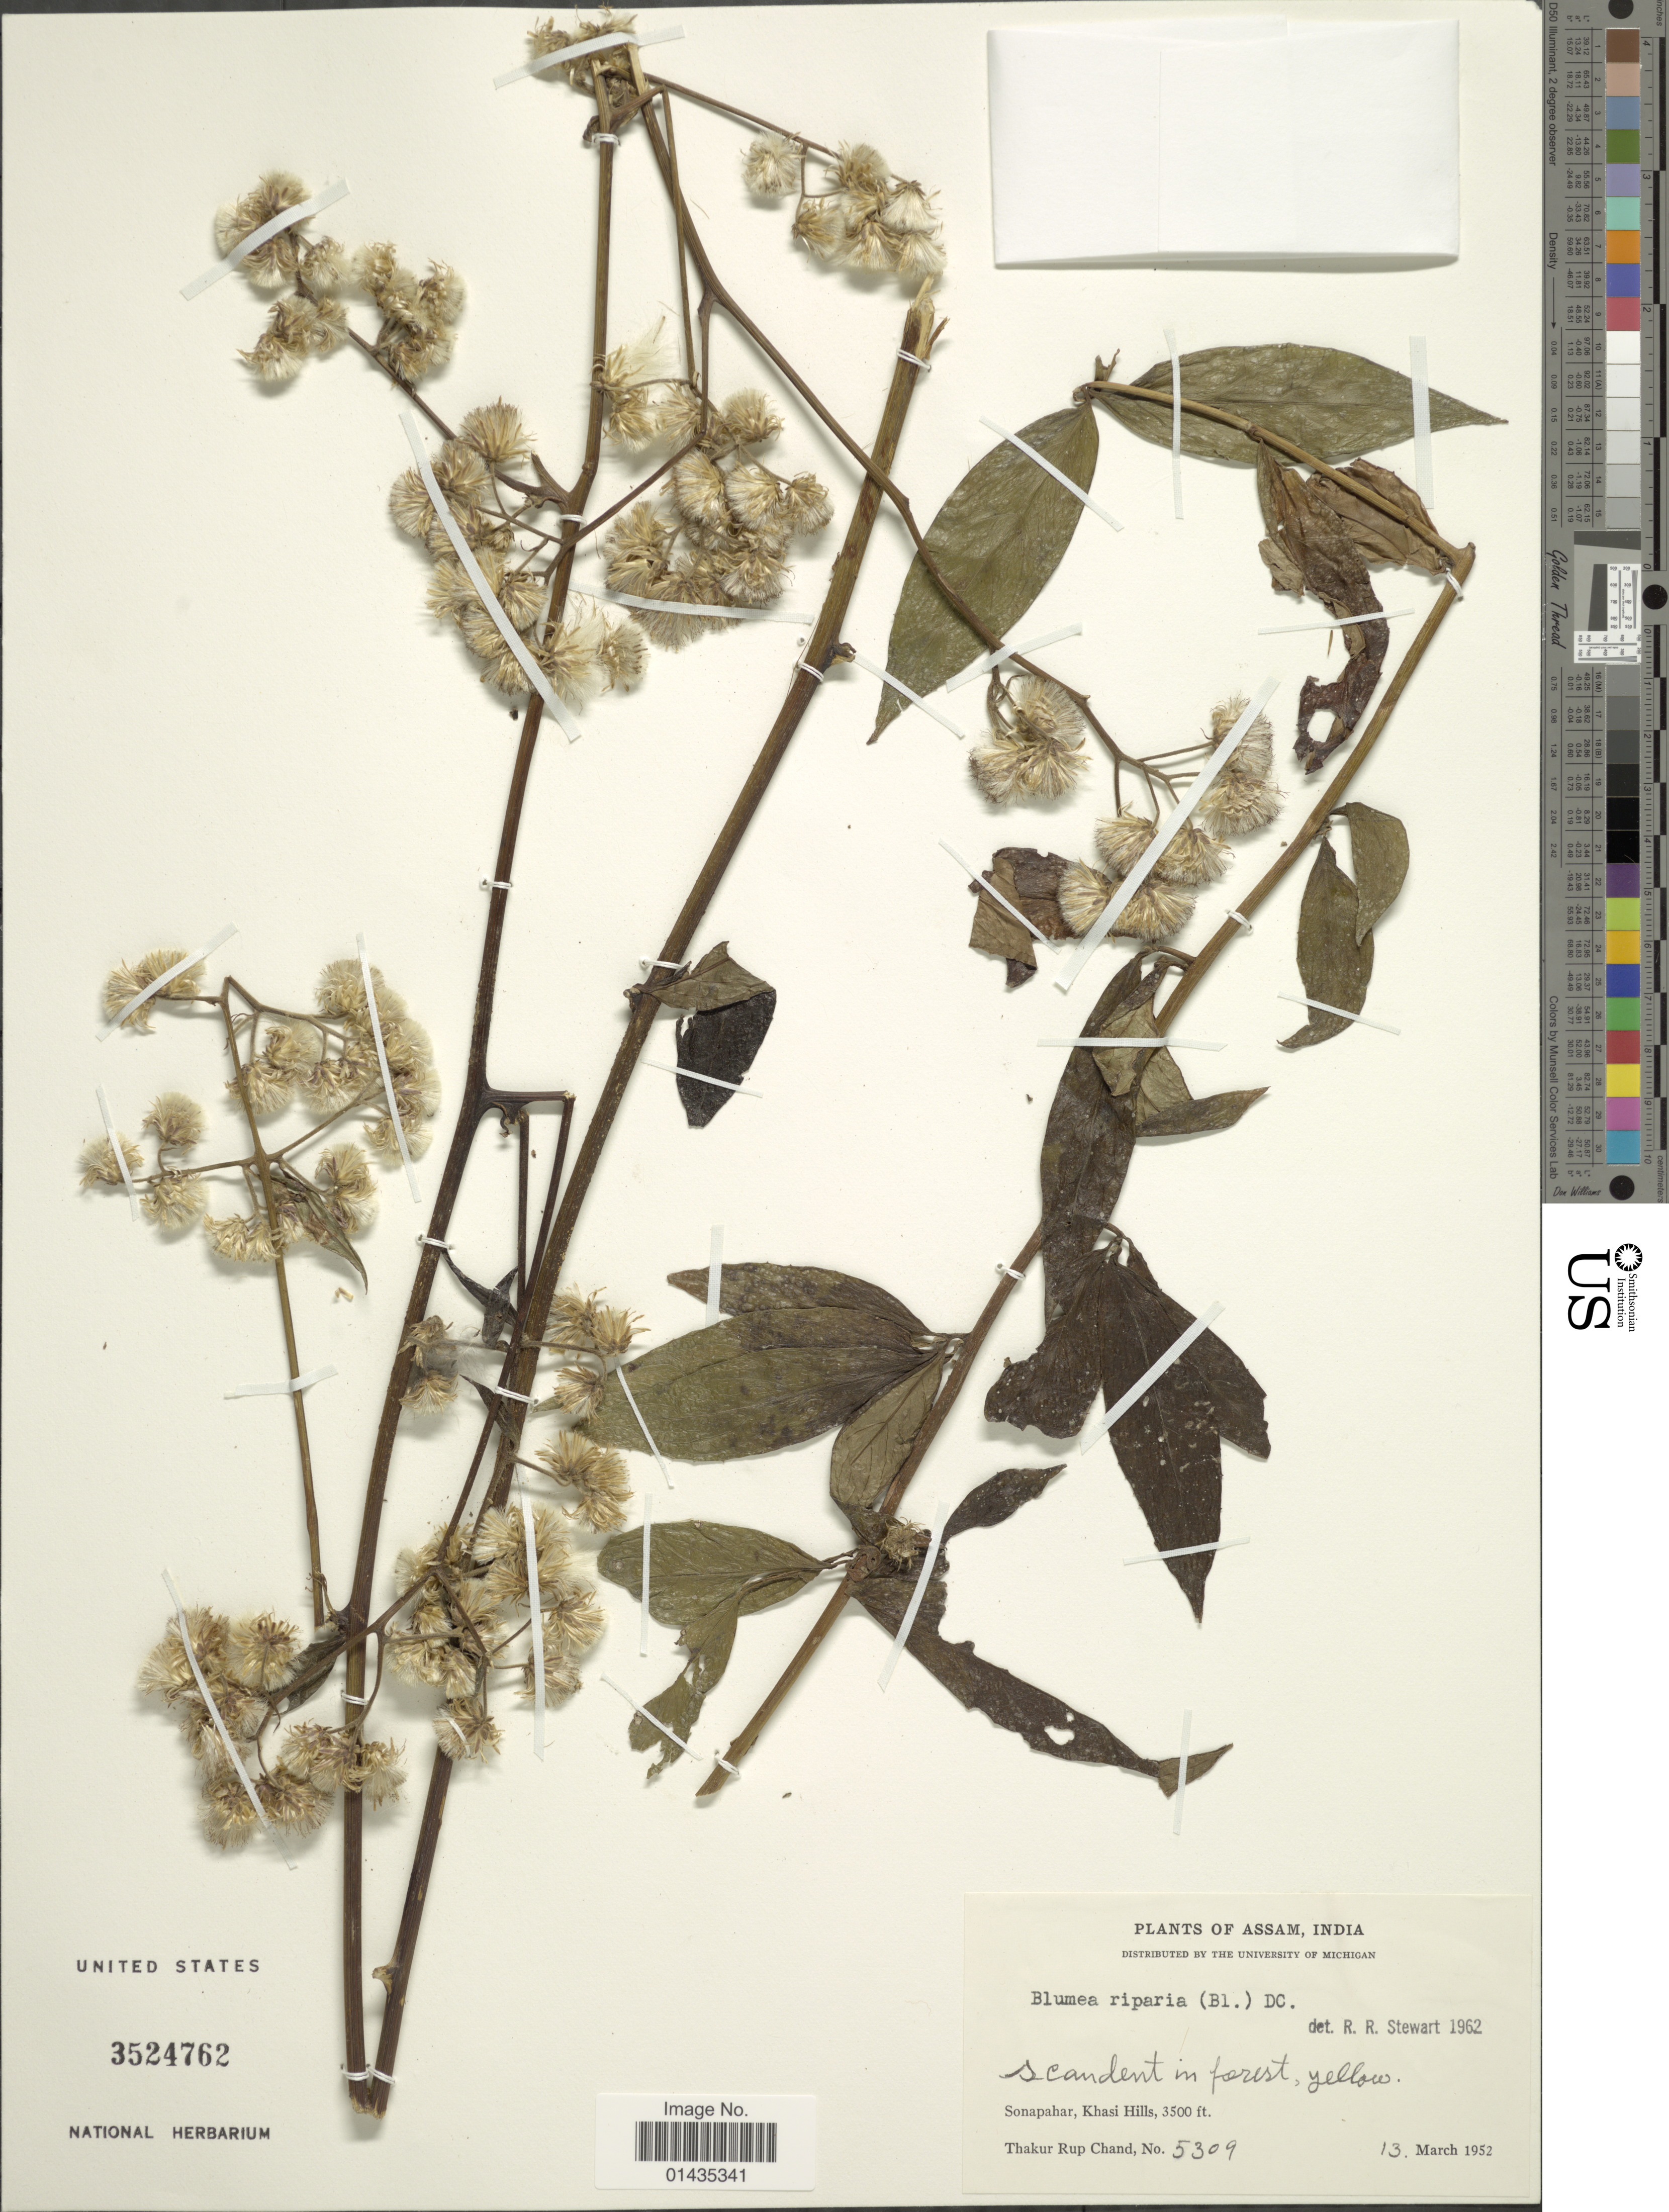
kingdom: Plantae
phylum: Tracheophyta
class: Magnoliopsida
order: Asterales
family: Asteraceae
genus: Blumea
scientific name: Blumea riparia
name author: (Blume) DC.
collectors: T. R. Chand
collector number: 5309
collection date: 1952-03-13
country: India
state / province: Meghalaya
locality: Sonapahar, Khasi Hills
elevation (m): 1067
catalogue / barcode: US 3524762